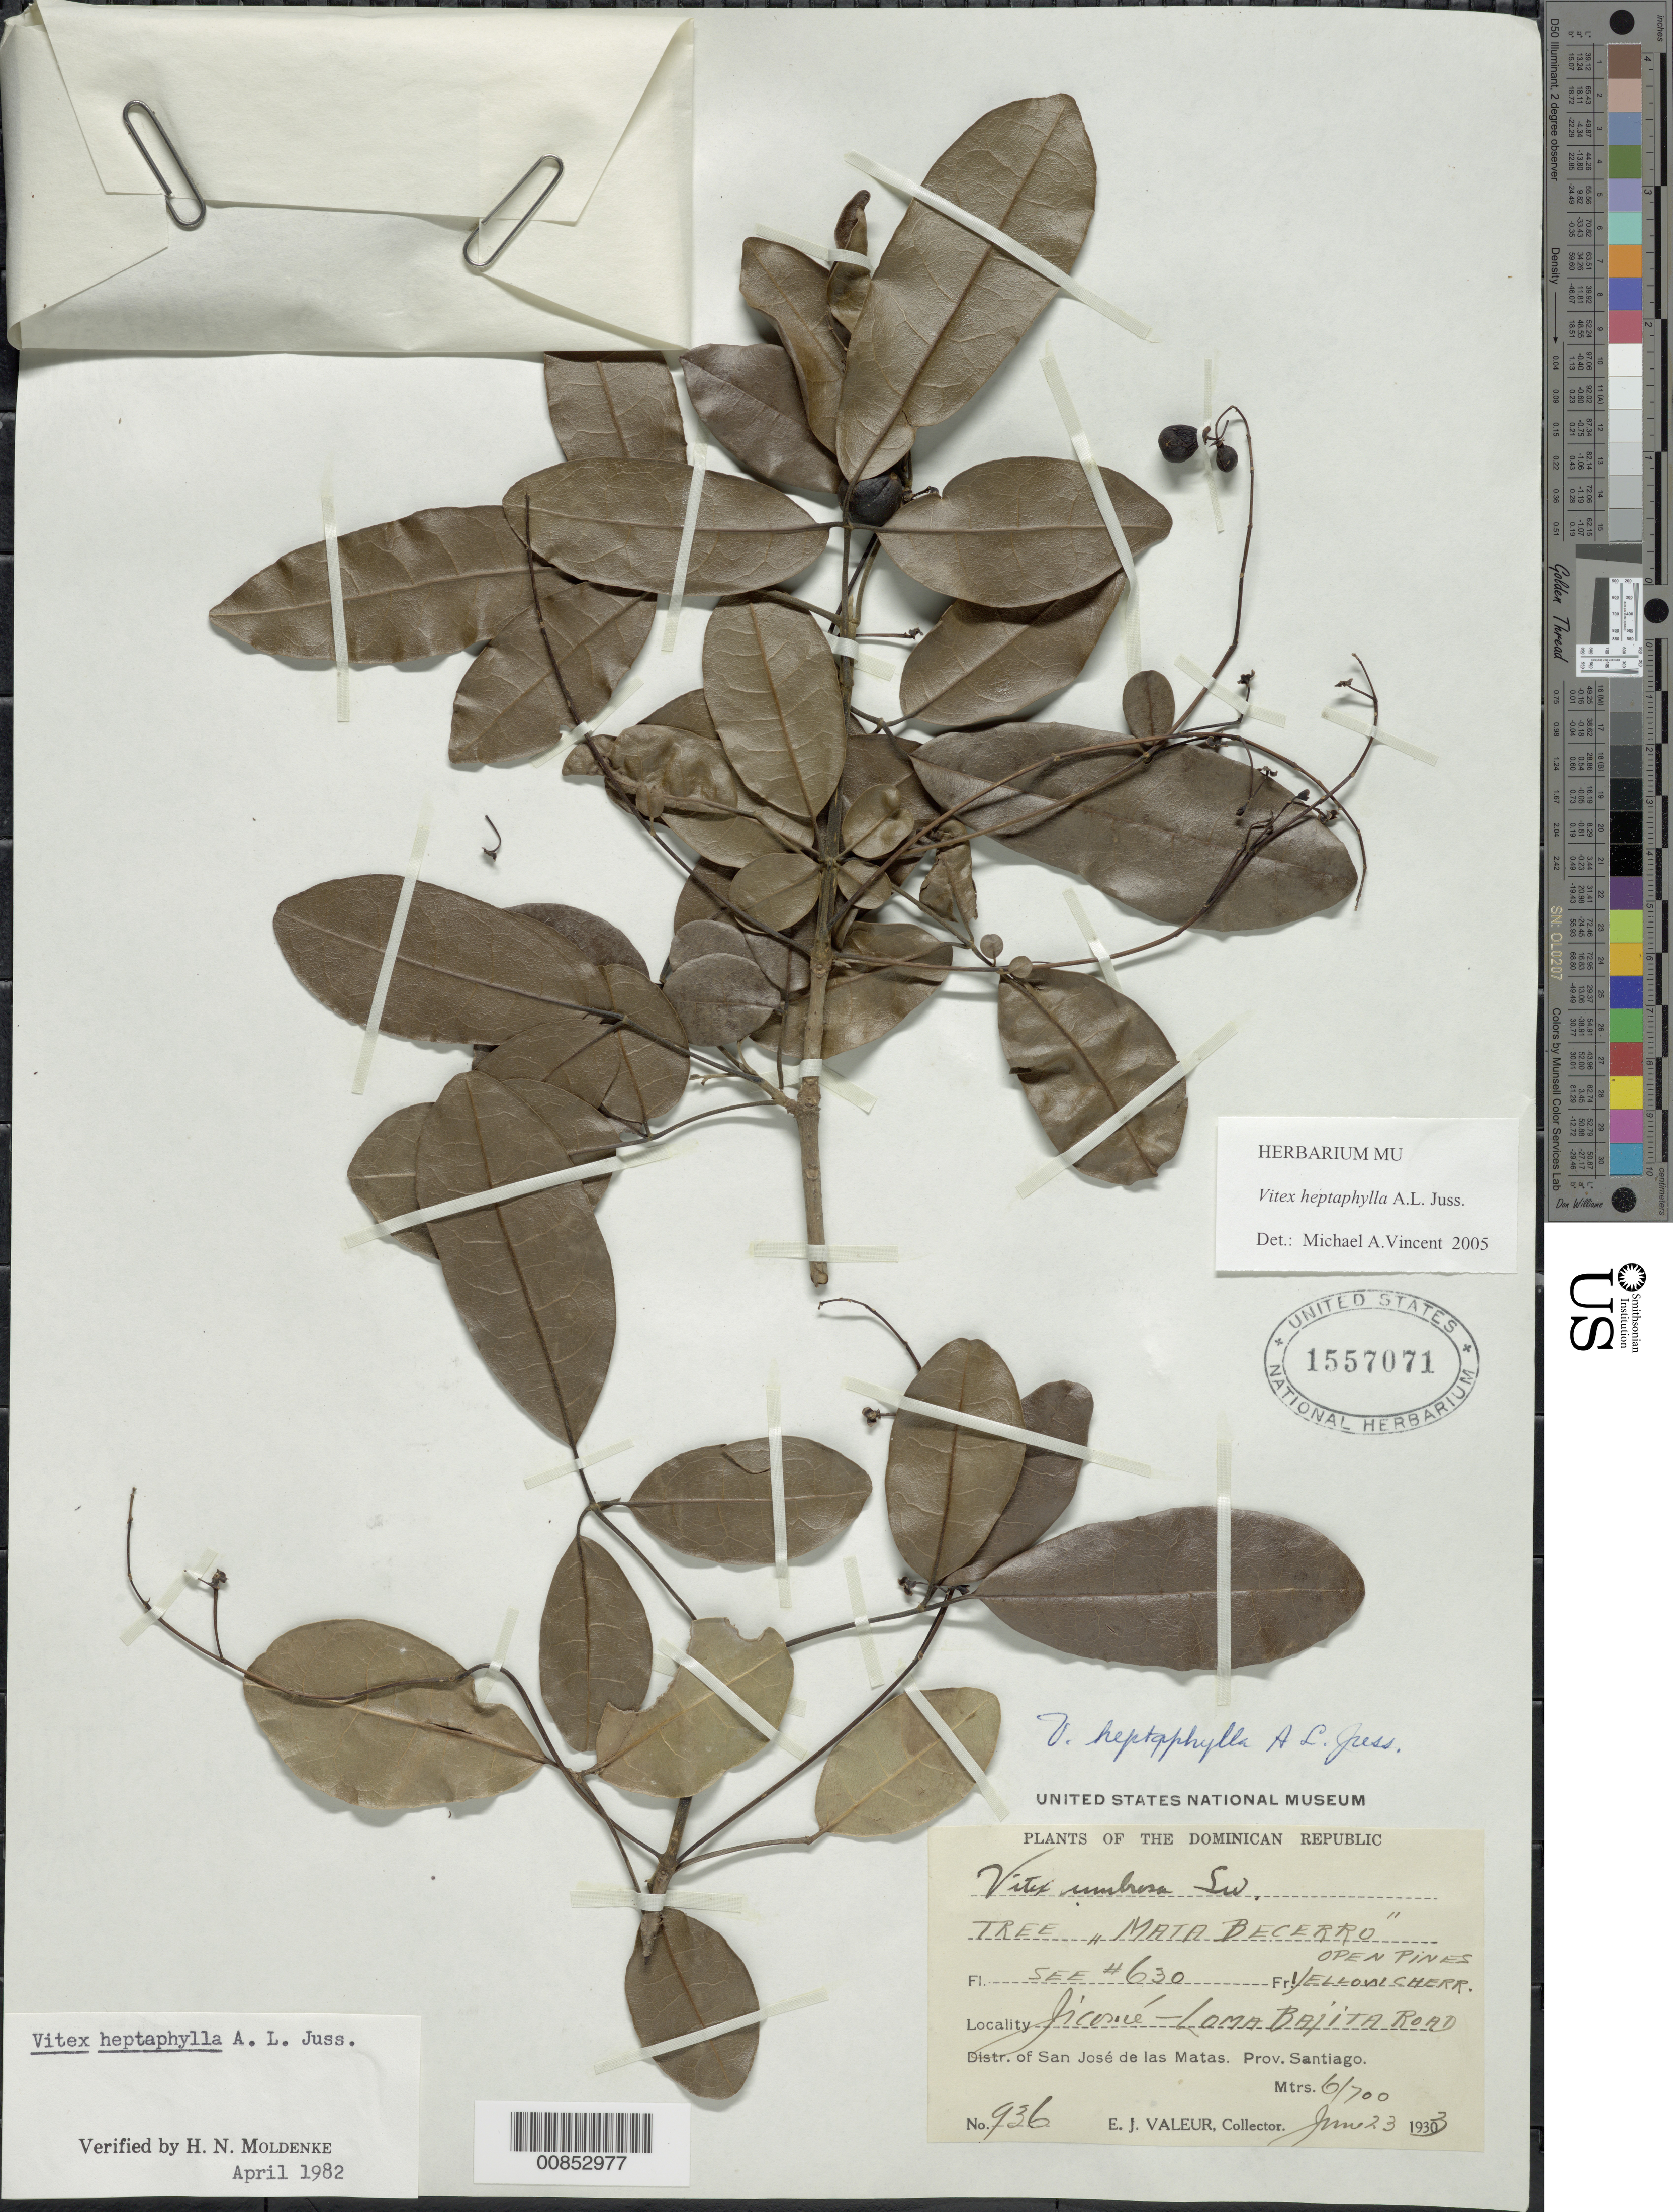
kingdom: Plantae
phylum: Tracheophyta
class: Magnoliopsida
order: Lamiales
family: Lamiaceae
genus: Vitex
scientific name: Vitex heptaphylla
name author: A. Juss.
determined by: Vincent, Michael A.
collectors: E. Valeur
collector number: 936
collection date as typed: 23 Jun 1933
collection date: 1933-06-23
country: Dominican Republic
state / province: Santiago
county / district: San José de las Matas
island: Hispaniola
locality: Jicomé-Loma Bajita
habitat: Open pines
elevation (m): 600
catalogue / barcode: US 1557071